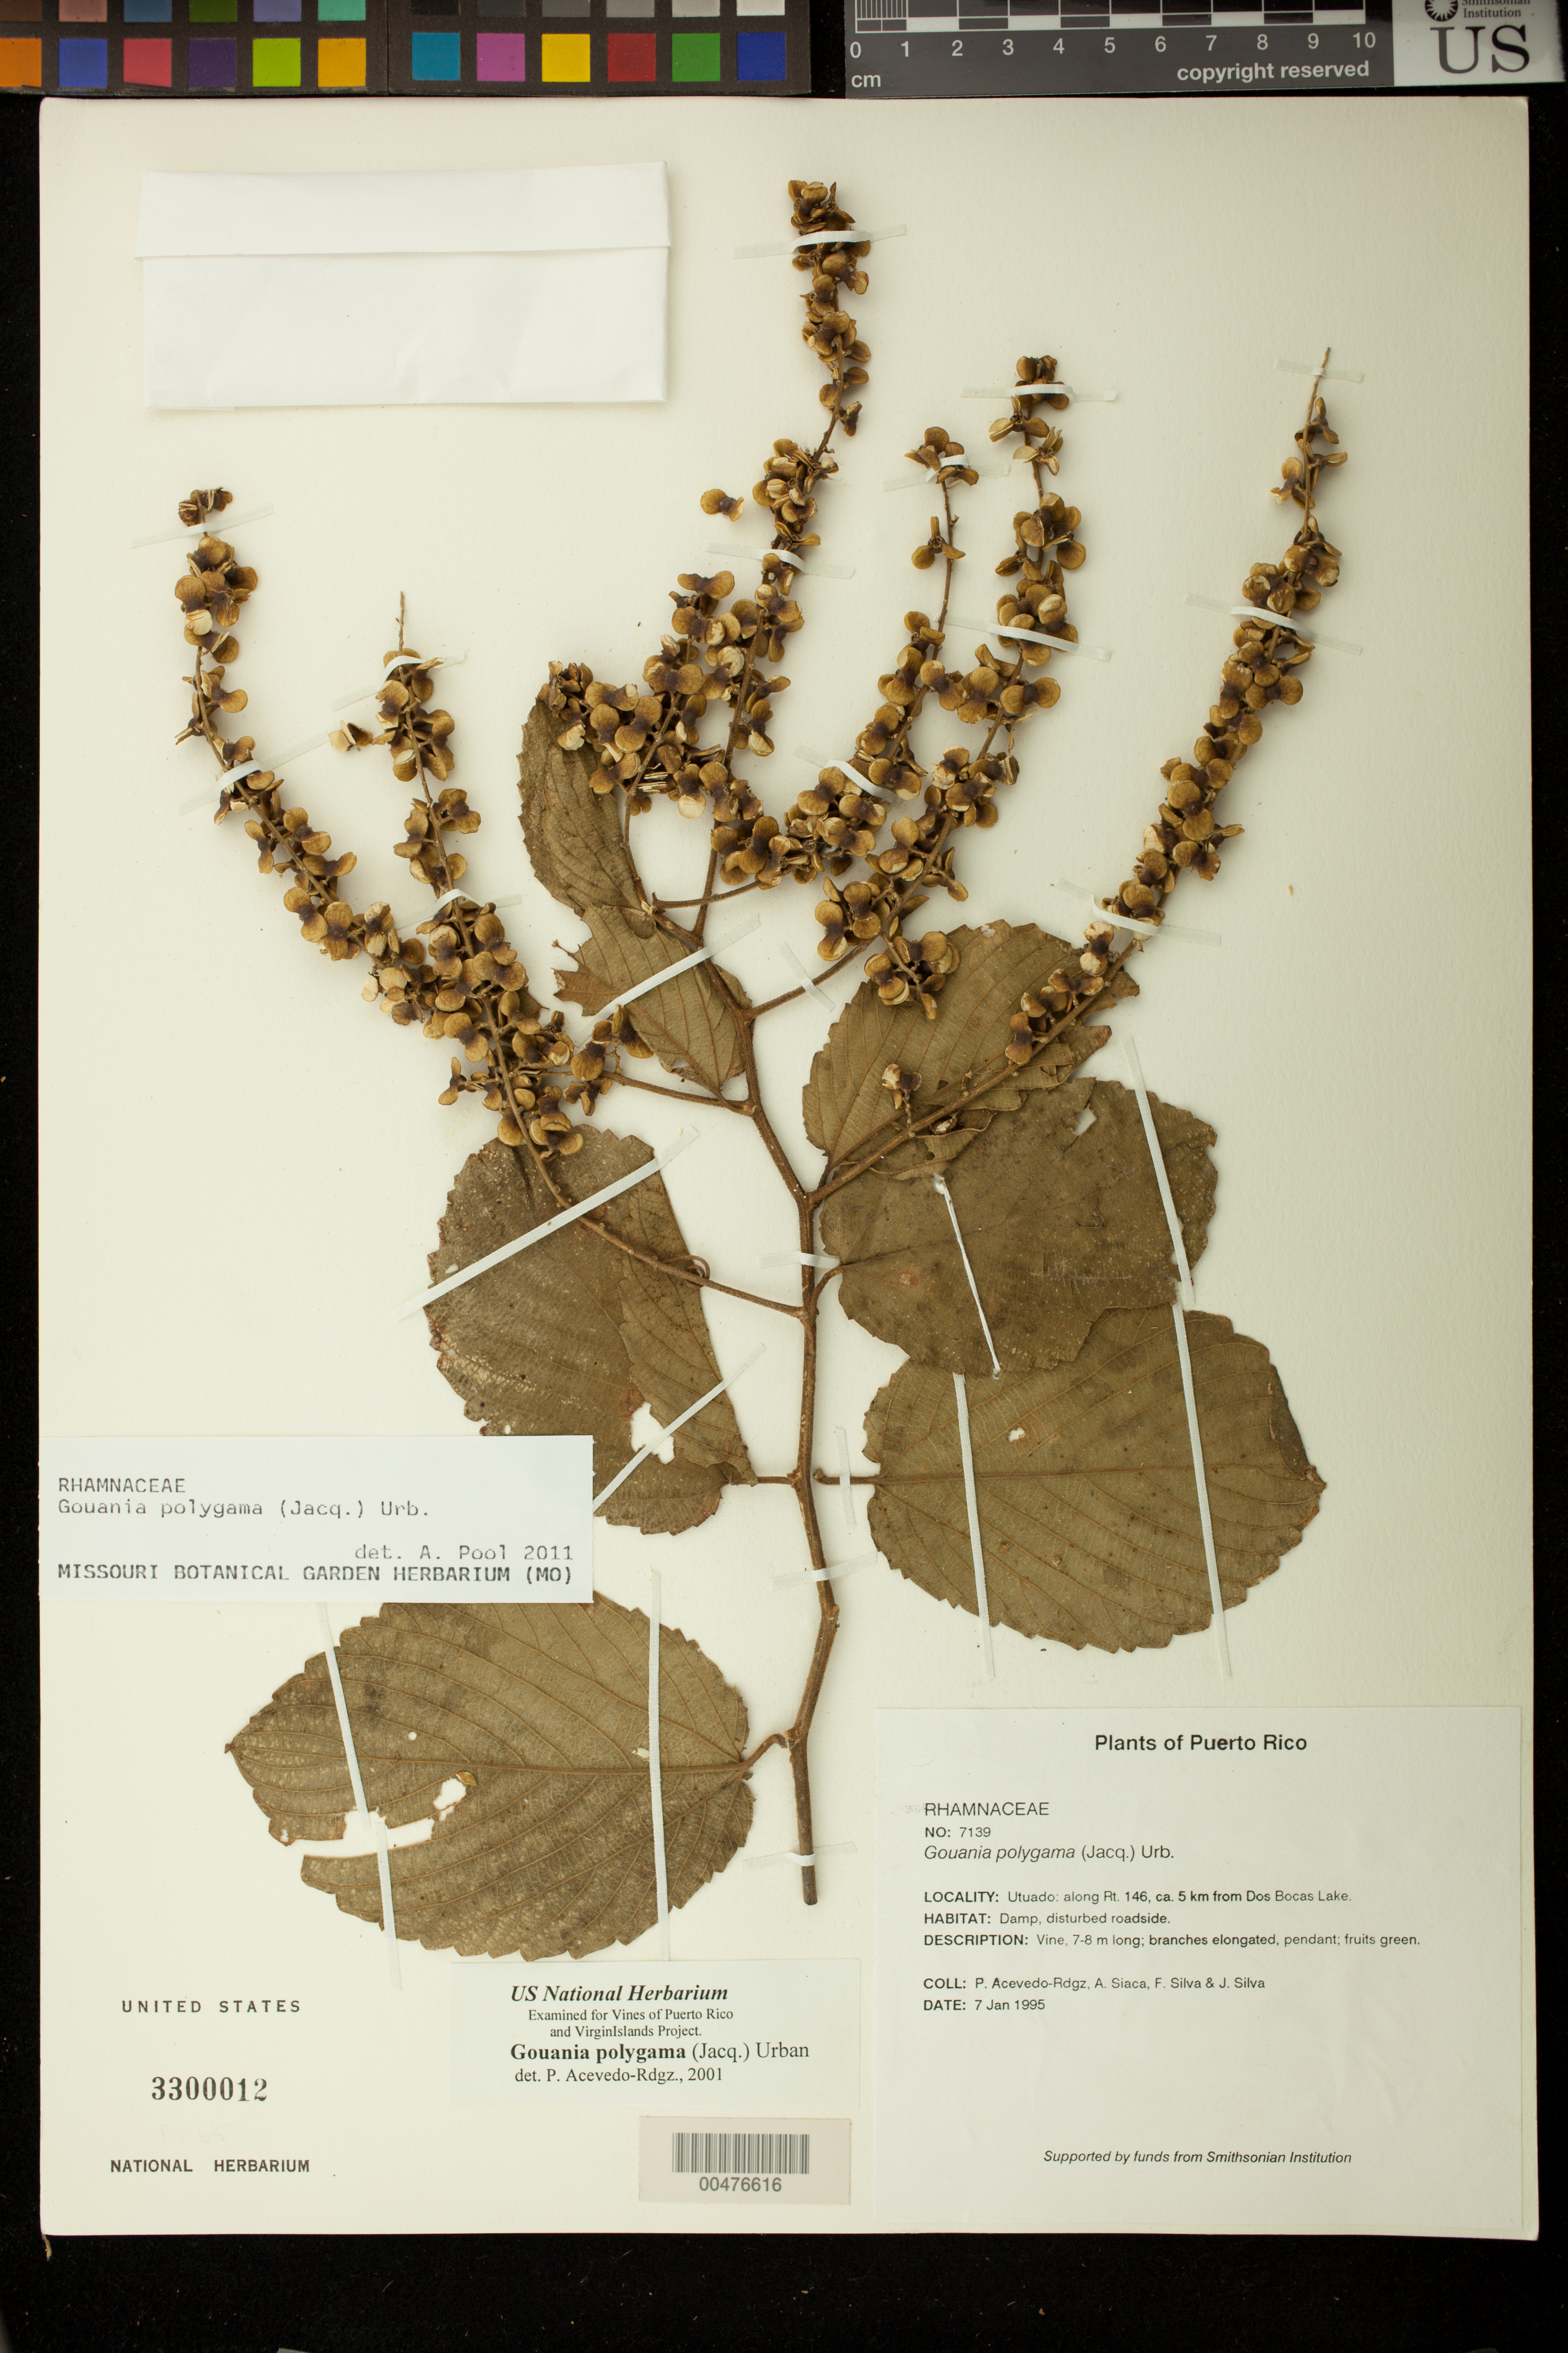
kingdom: Plantae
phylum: Tracheophyta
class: Magnoliopsida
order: Rosales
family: Rhamnaceae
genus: Gouania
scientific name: Gouania polygama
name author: (Jacq.) Urb.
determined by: Pool, A., (MO), Missouri Botanical Garden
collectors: P. Acevedo-Rodr., A. Siaca, F. Silva & J. Silva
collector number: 7139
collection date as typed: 07 Jan 1995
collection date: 1995-01-07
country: Puerto Rico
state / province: Utuado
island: Puerto Rico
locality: Utuado; along Rt. 146, ca. 5 km from Dos Bocas Lake.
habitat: Damp, disturbed roadside.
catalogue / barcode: US 3300012